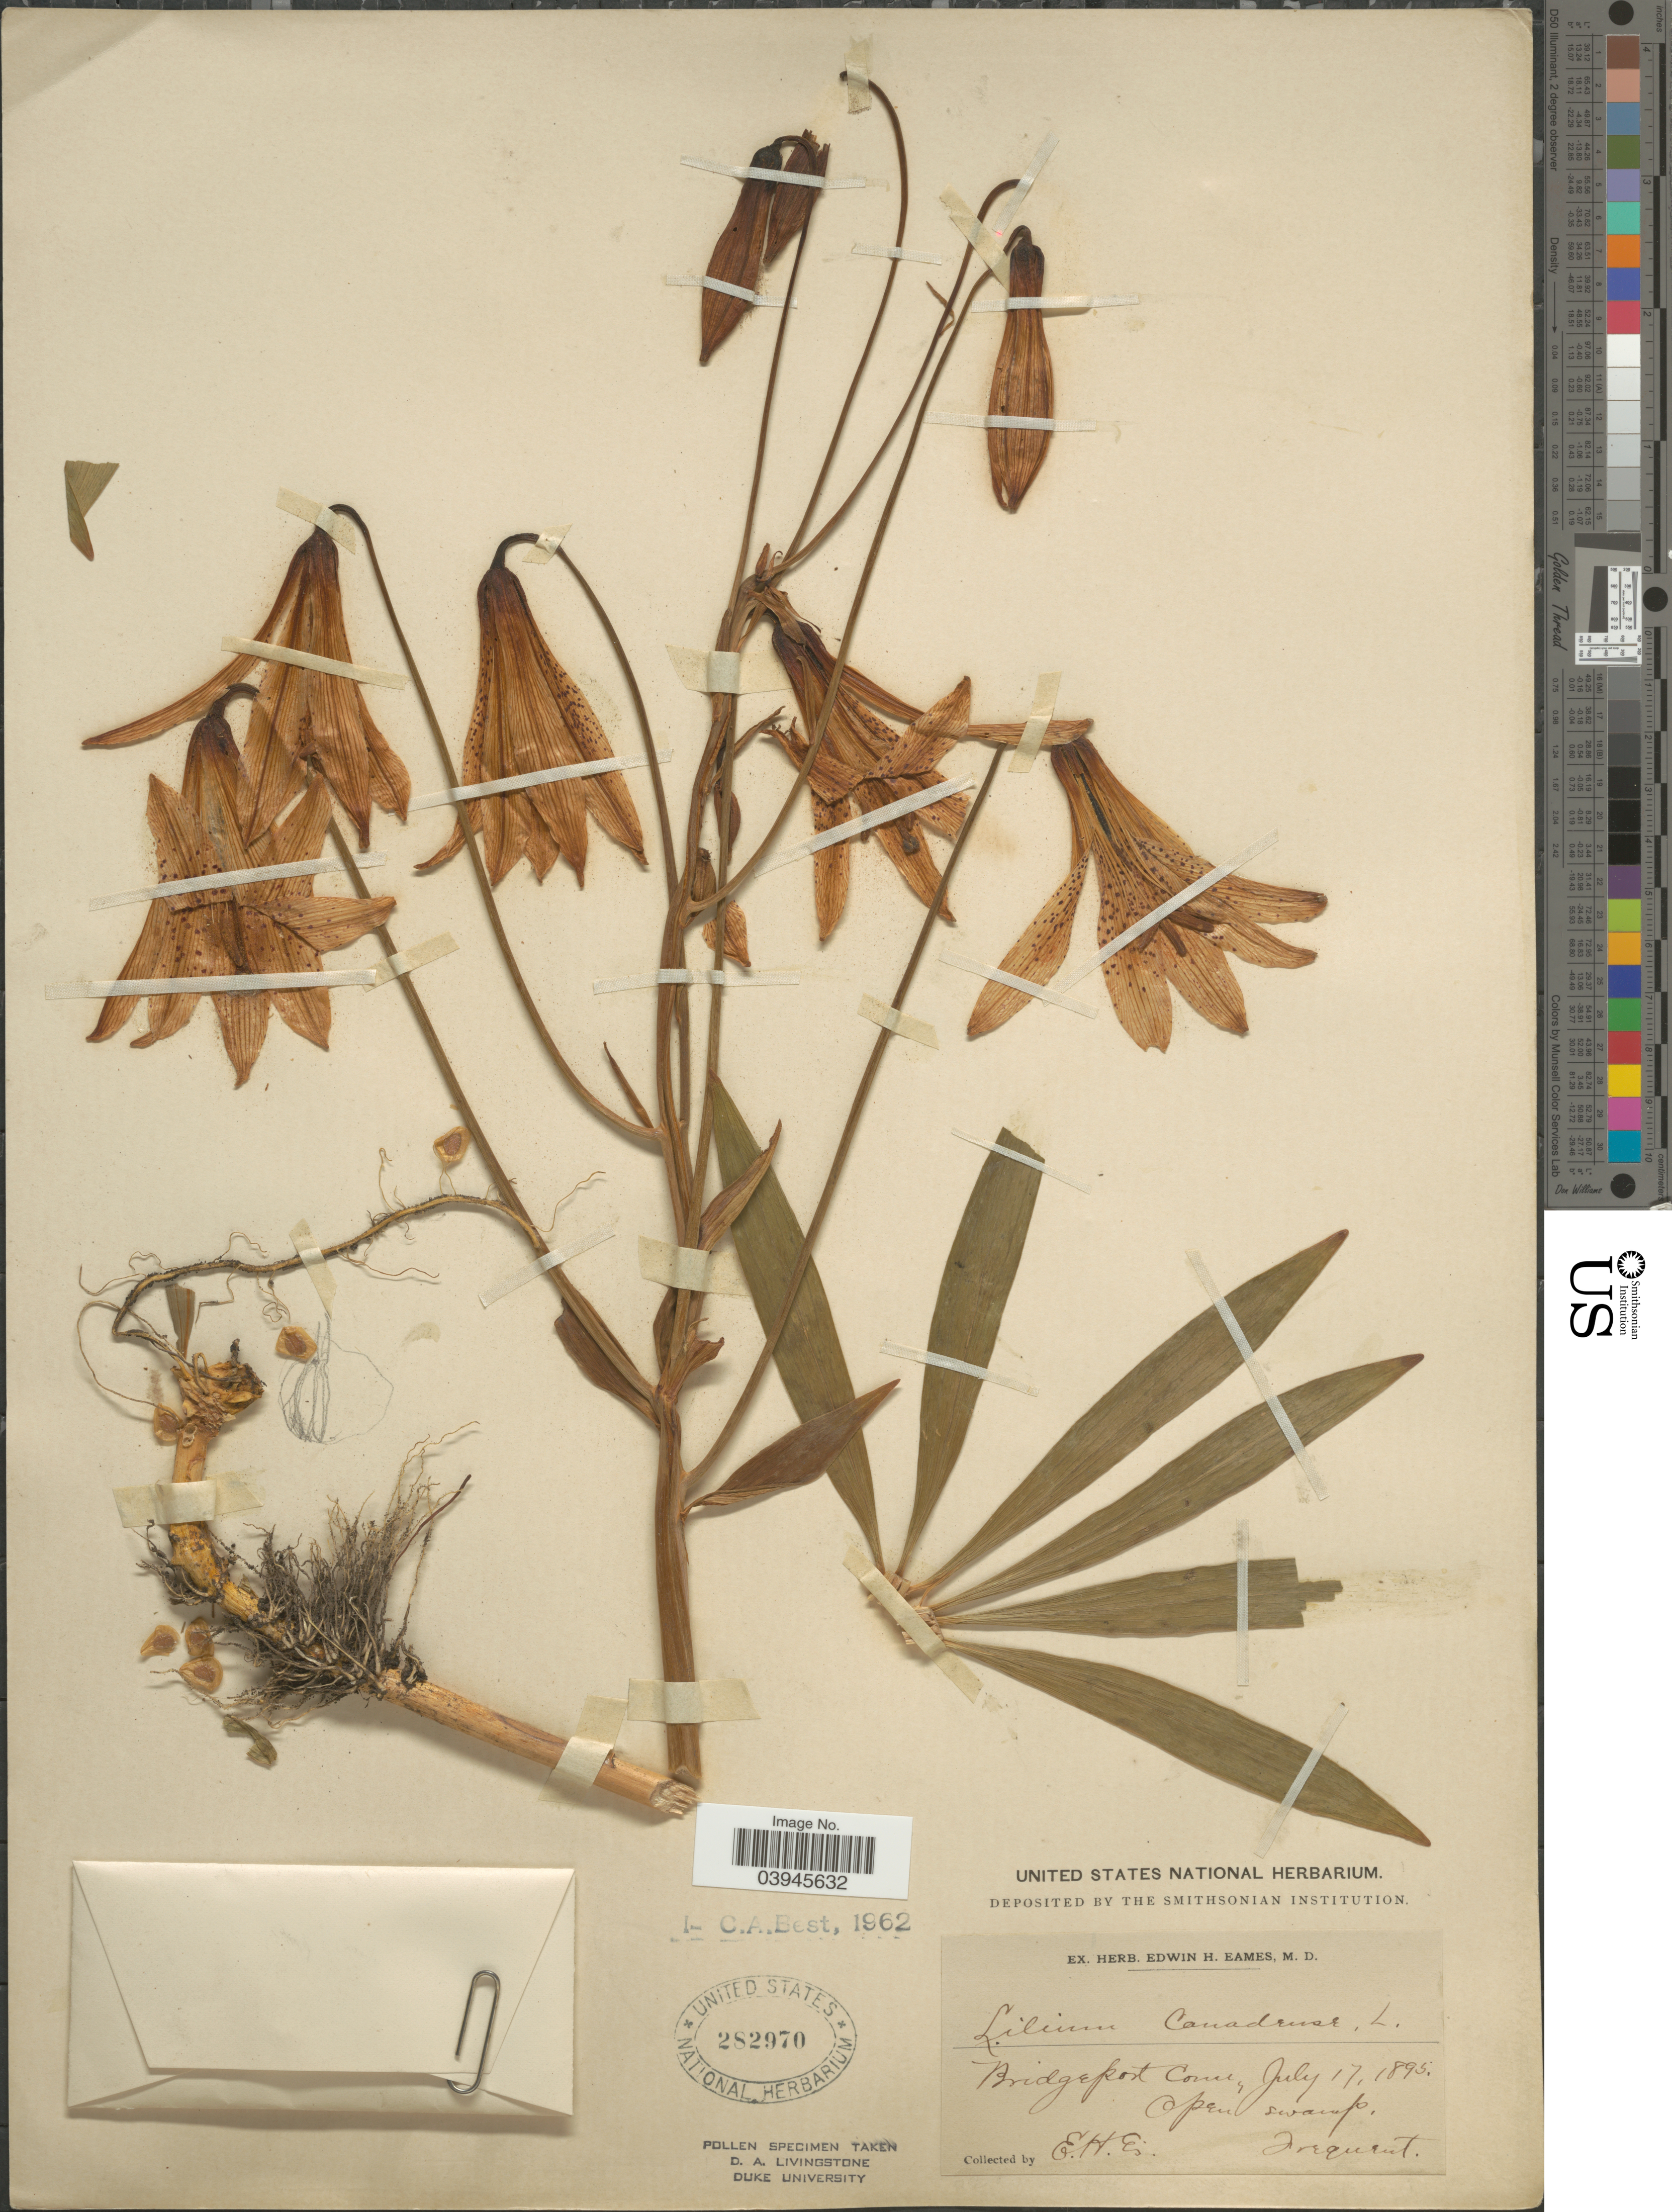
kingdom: Plantae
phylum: Tracheophyta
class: Liliopsida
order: Liliales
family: Liliaceae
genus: Lilium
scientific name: Lilium canadense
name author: L.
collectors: E. H. Eames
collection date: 1895-07-17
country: United States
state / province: Connecticut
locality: Bridgeport.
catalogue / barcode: US 282970